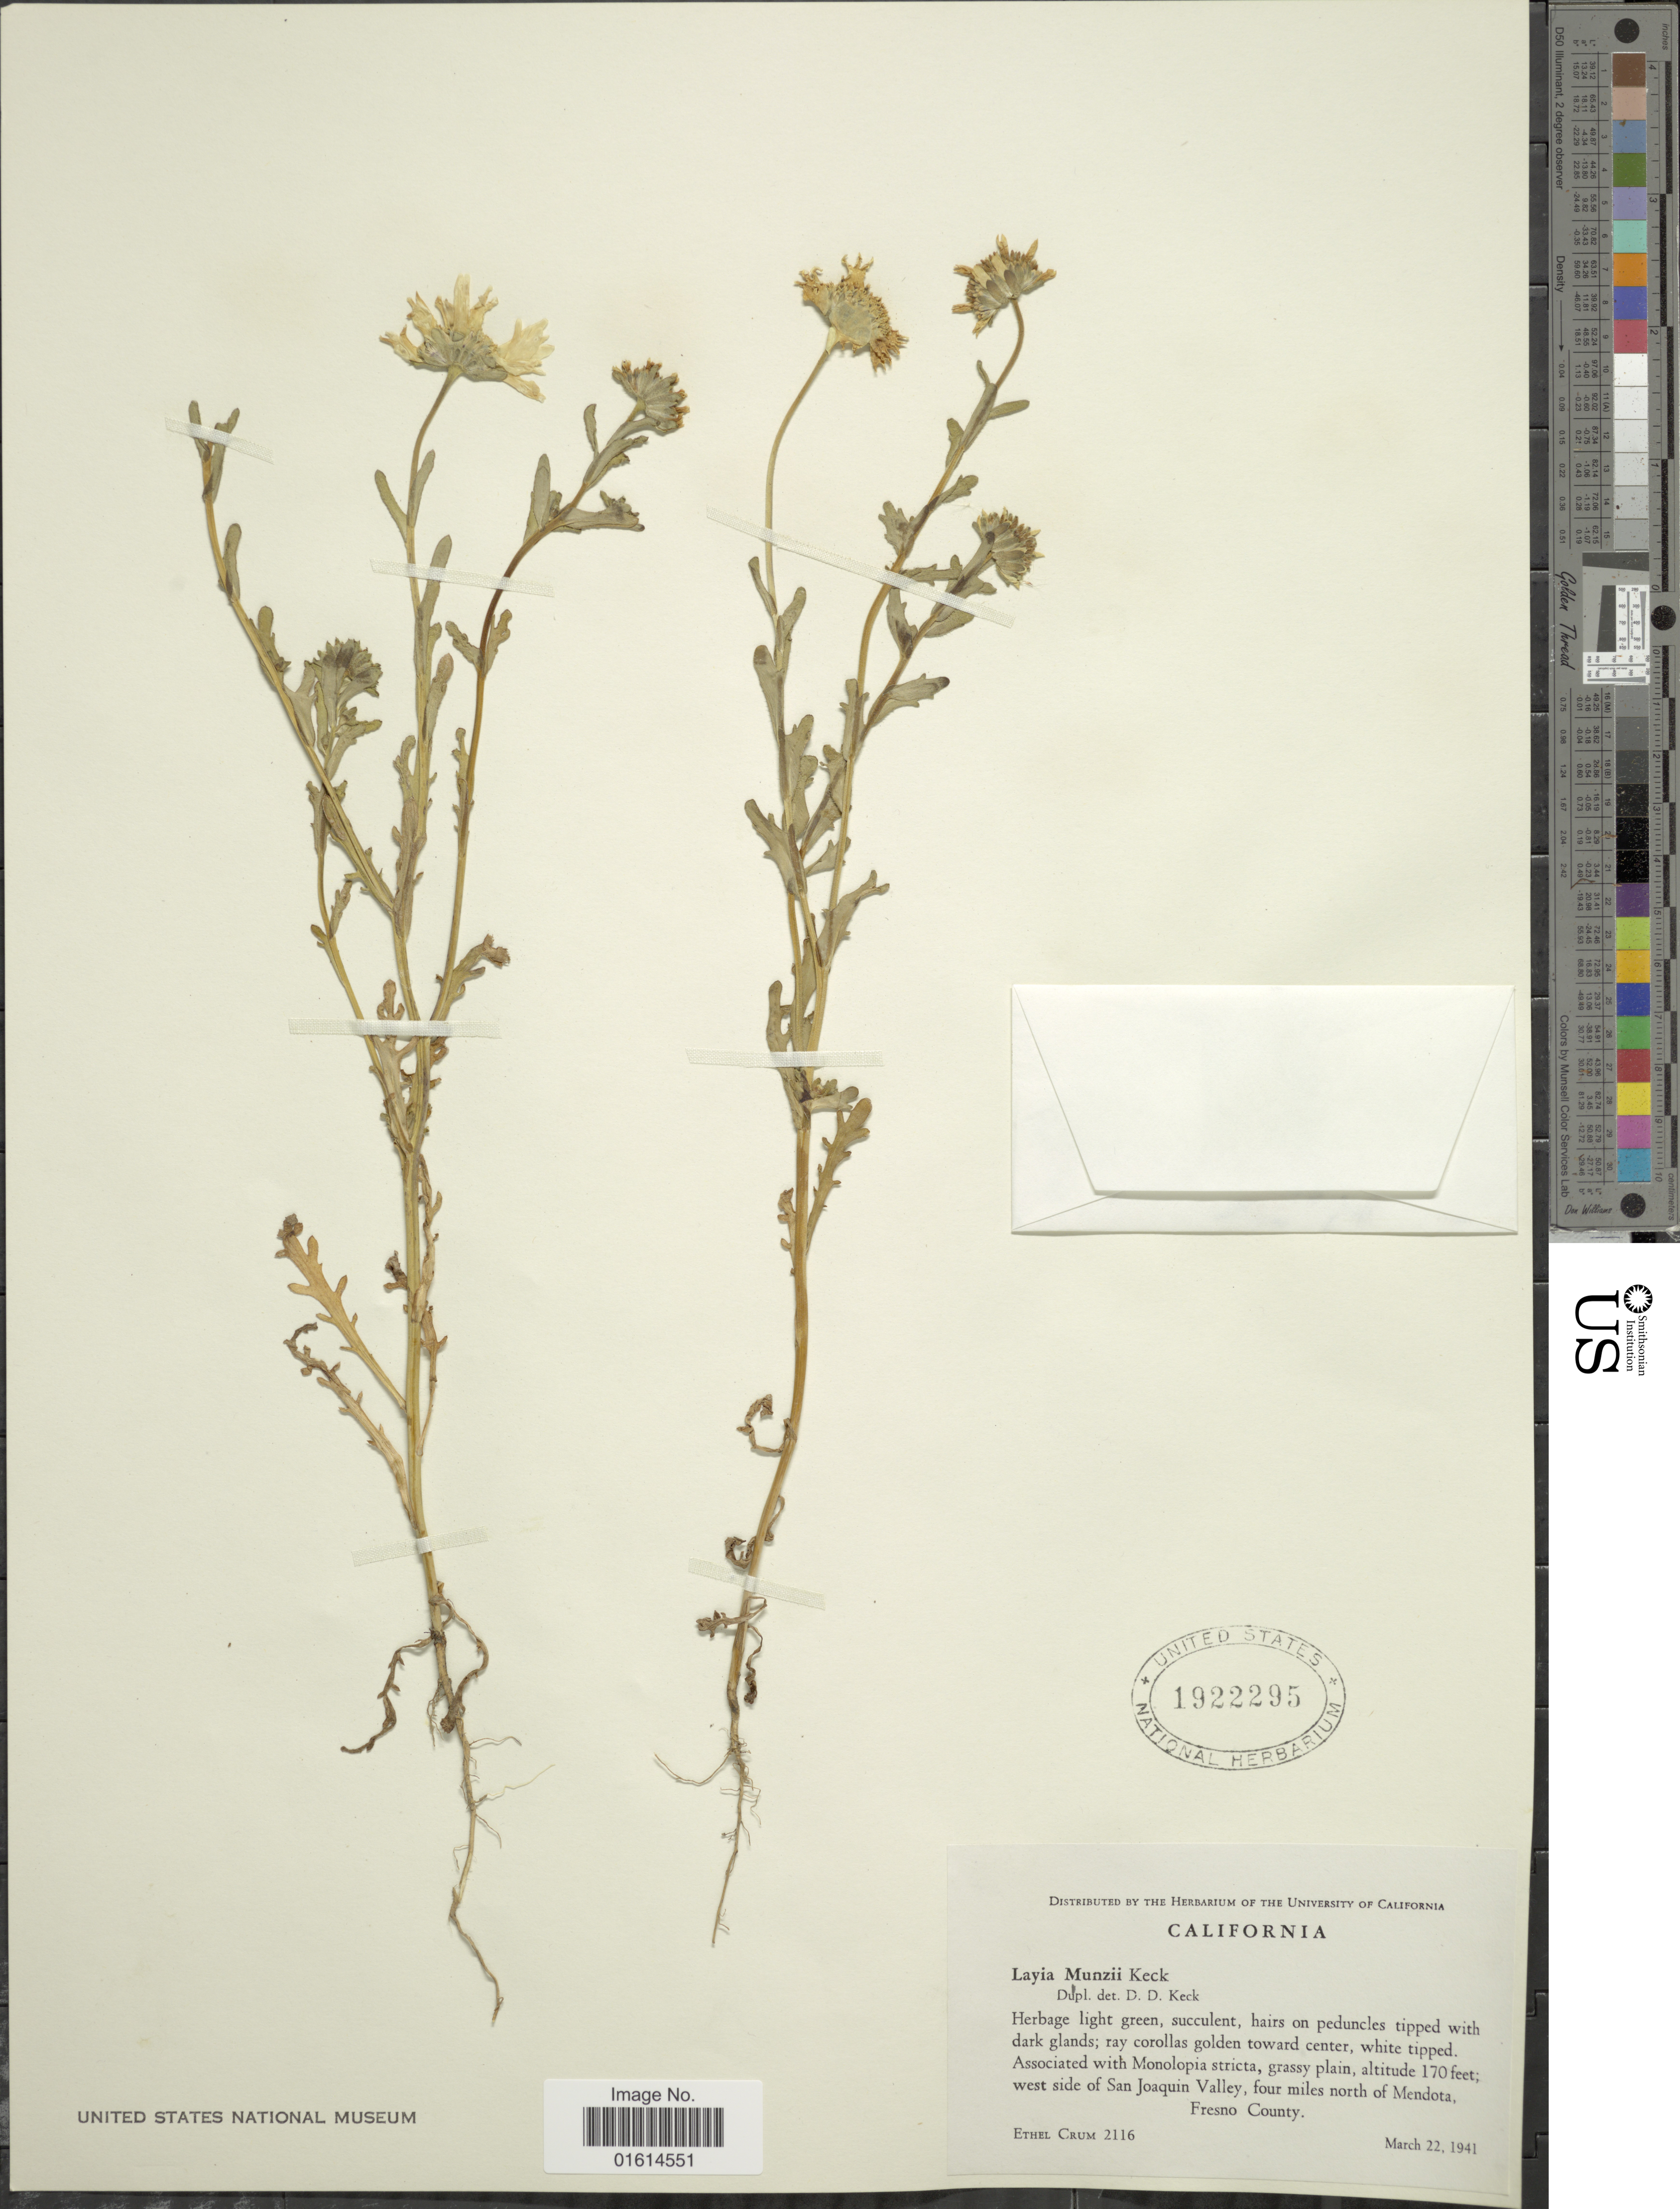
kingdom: Plantae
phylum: Tracheophyta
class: Magnoliopsida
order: Asterales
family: Asteraceae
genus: Layia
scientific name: Layia munzii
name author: D.D. Keck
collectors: E. K. Crum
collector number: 2116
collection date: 1941-03-22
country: United States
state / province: California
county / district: Fresno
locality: West side of San Joaquin Valley, four miles north of Mendota, Fresno County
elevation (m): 52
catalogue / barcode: US 1922295